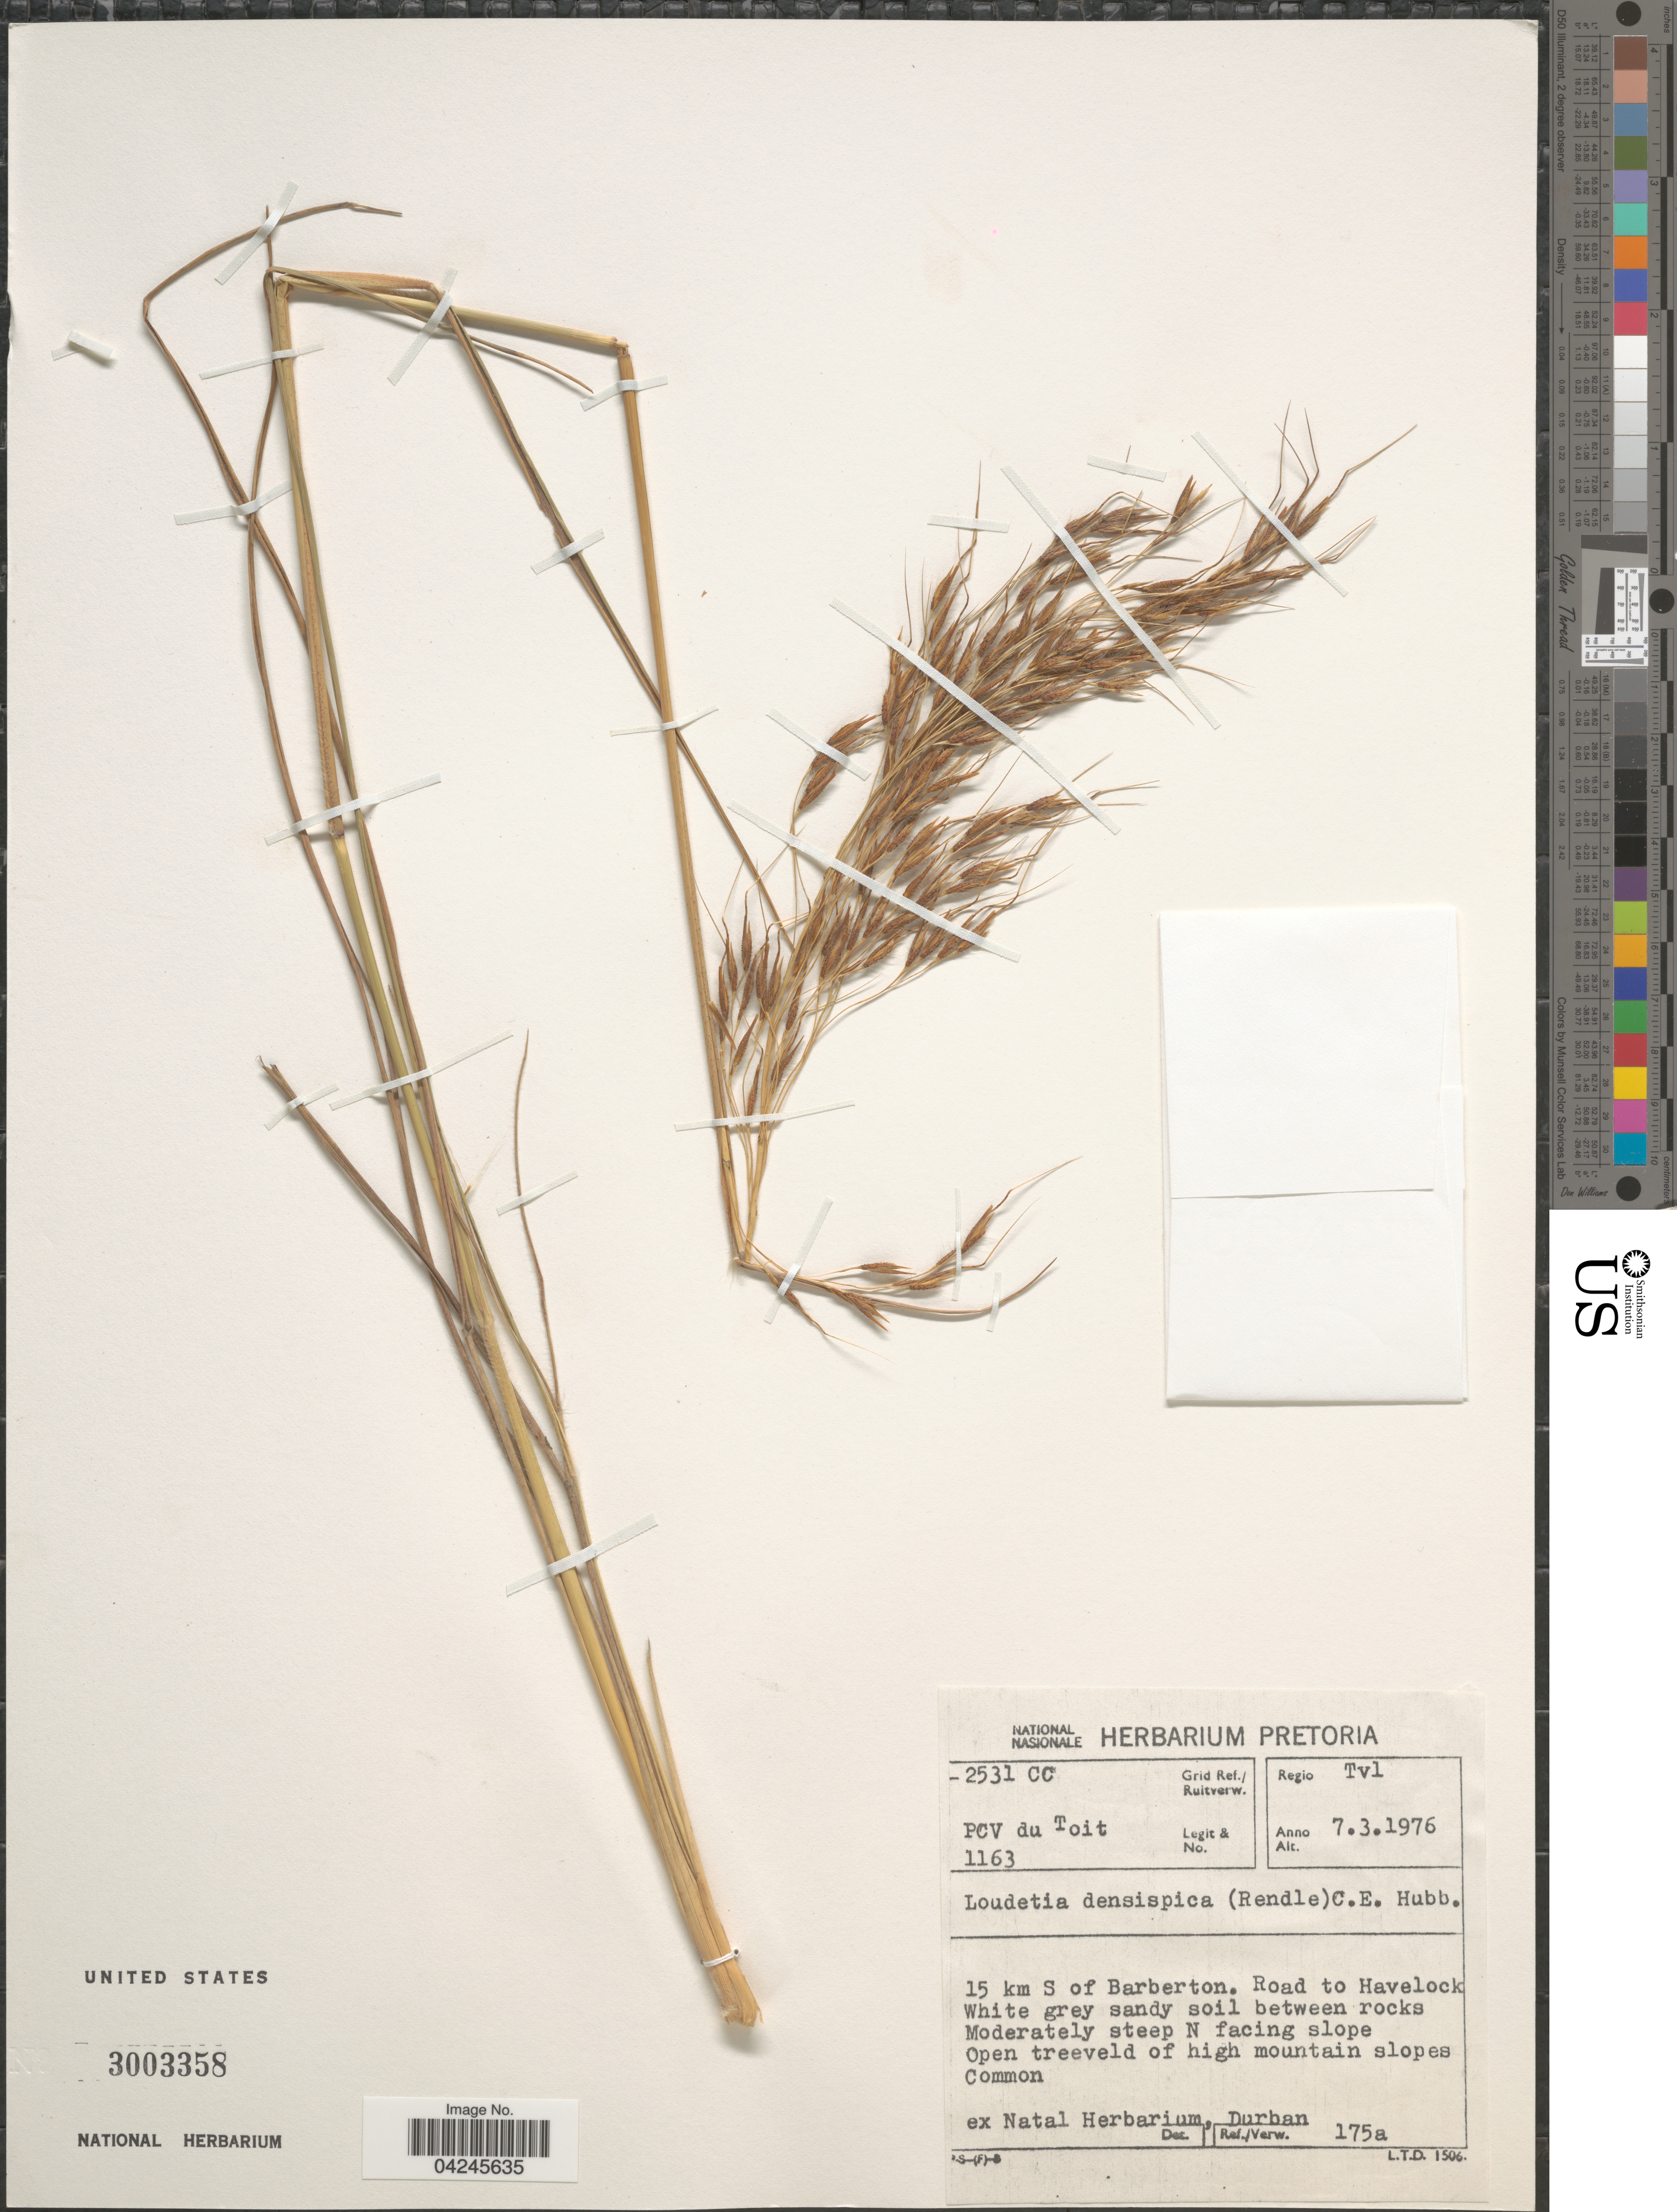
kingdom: Plantae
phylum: Tracheophyta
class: Liliopsida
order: Poales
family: Poaceae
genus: Loudetia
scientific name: Loudetia densispica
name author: (Rendle) C. E. Hubb.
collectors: P. Du Toit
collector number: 1163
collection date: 1976-03-07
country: South Africa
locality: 2531 CC Grid Ref./ Ruitverw. Regio Tvl. 15 km S of Barberton. Road to Havelock. White grey sandy soil between rocks. Moderately steep N facing slope.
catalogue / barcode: US 3003358